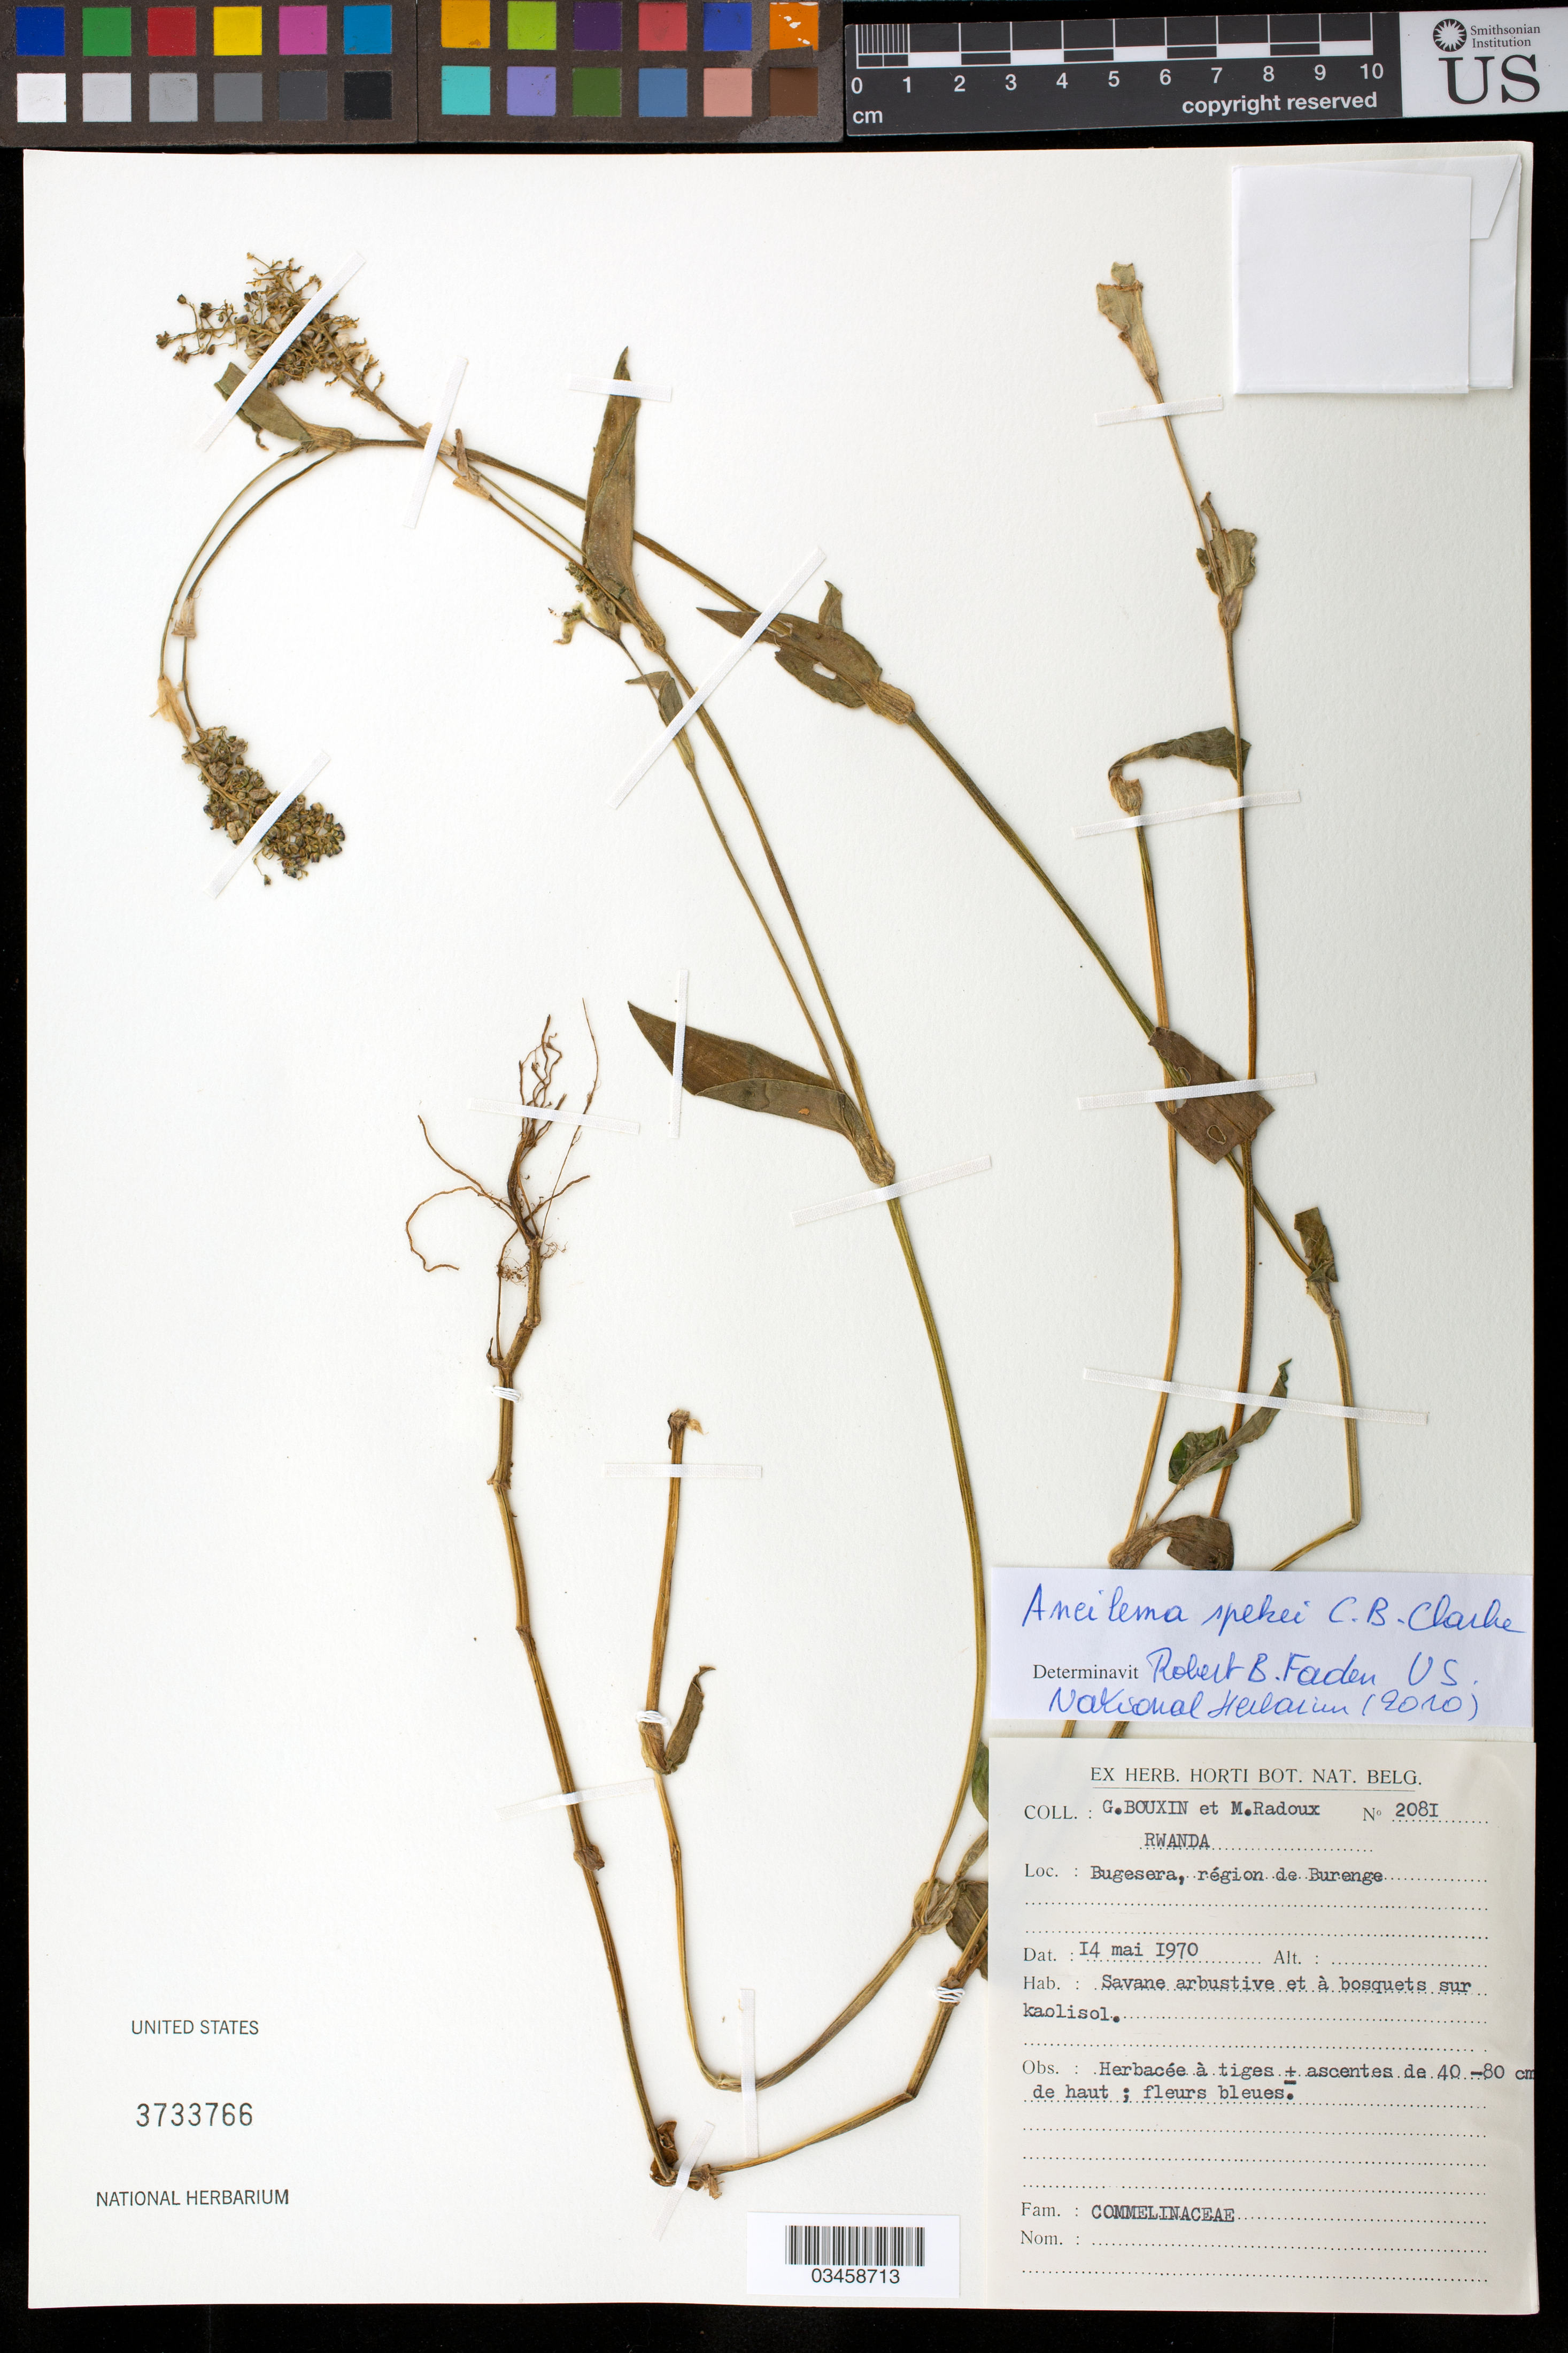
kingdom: Plantae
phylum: Tracheophyta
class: Liliopsida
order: Commelinales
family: Commelinaceae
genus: Aneilema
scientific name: Aneilema spekei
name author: C.B. Clarke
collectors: G. Bouxin & M. Radoux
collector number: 2081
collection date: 1970-05-14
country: Rwanda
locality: Bugesera, region de Burenge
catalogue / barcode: US 3733768